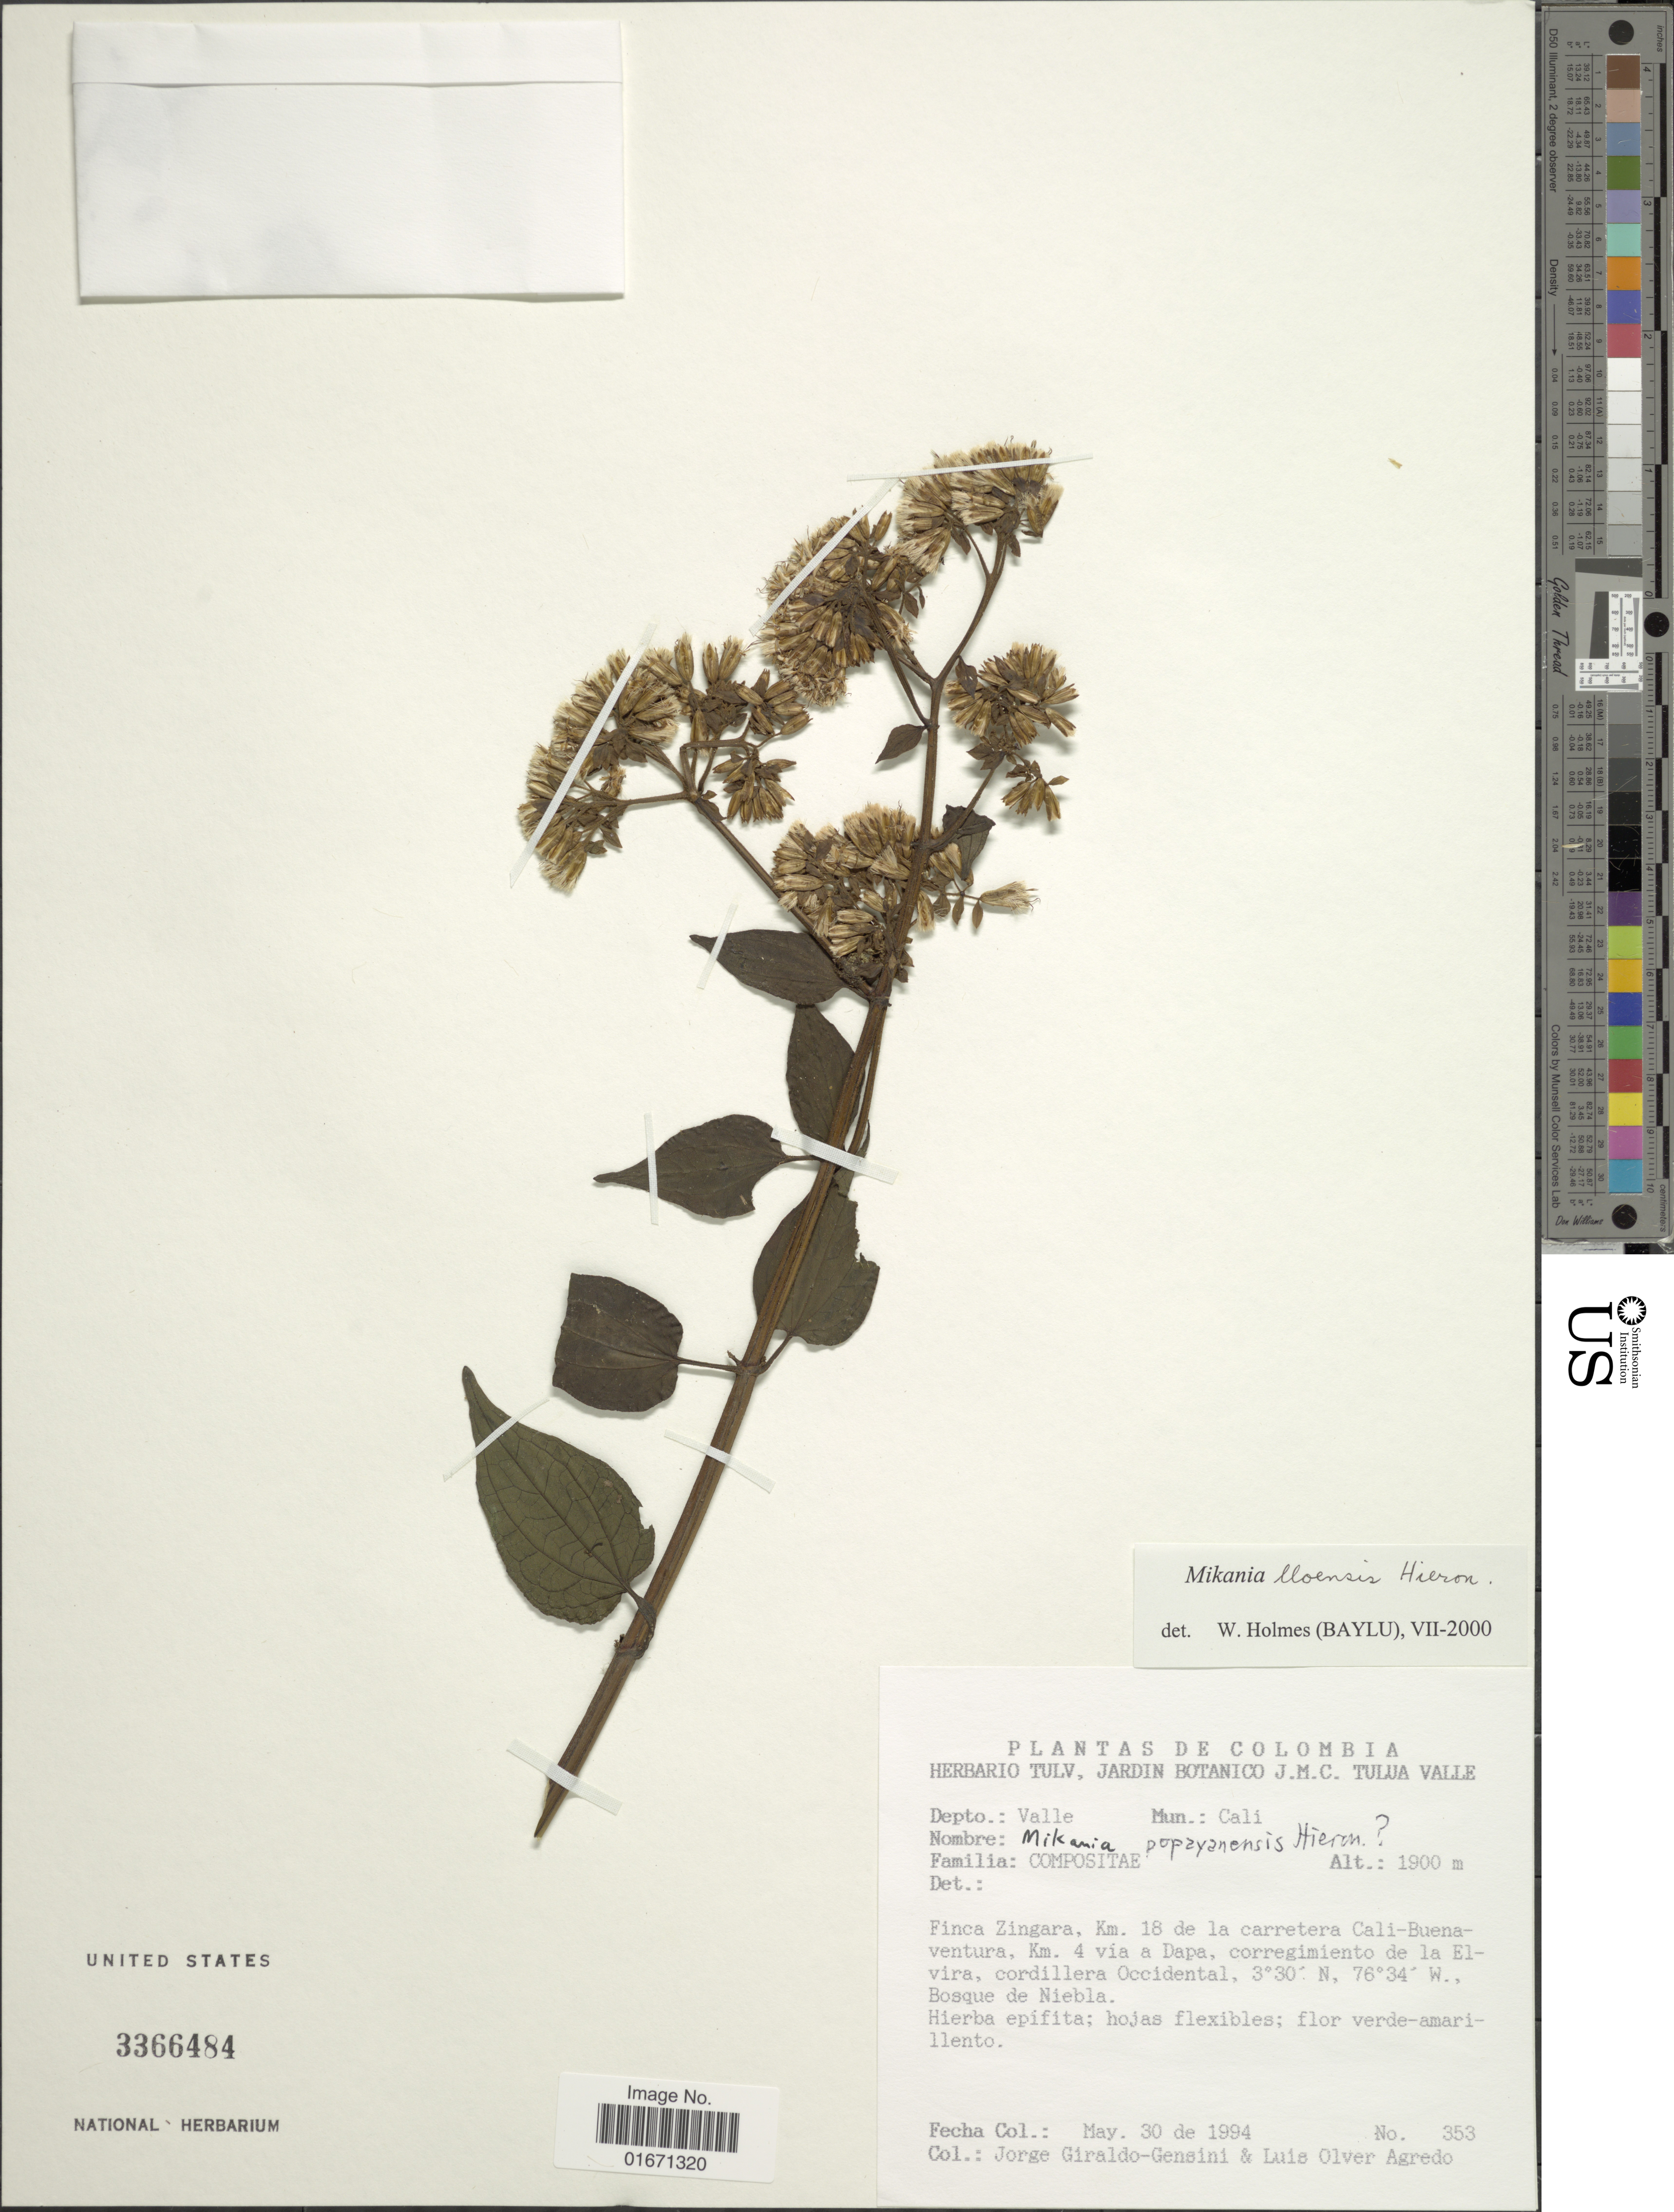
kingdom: Plantae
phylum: Tracheophyta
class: Magnoliopsida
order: Asterales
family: Asteraceae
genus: Mikania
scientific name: Mikania lloensis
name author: Hieron.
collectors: J. Giraldo-Gensini & L. O. Agredo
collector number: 535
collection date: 1994-05-30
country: Colombia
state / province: Valle del Cauca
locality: Depto. Valle, Mun. Cali, Finca Zingara, km 18 de la carretera Cali-Buenaventura, km 4 via a Dapa, corregimiento de la Elvira, cordillera Occidental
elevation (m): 1900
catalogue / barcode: US 3366484